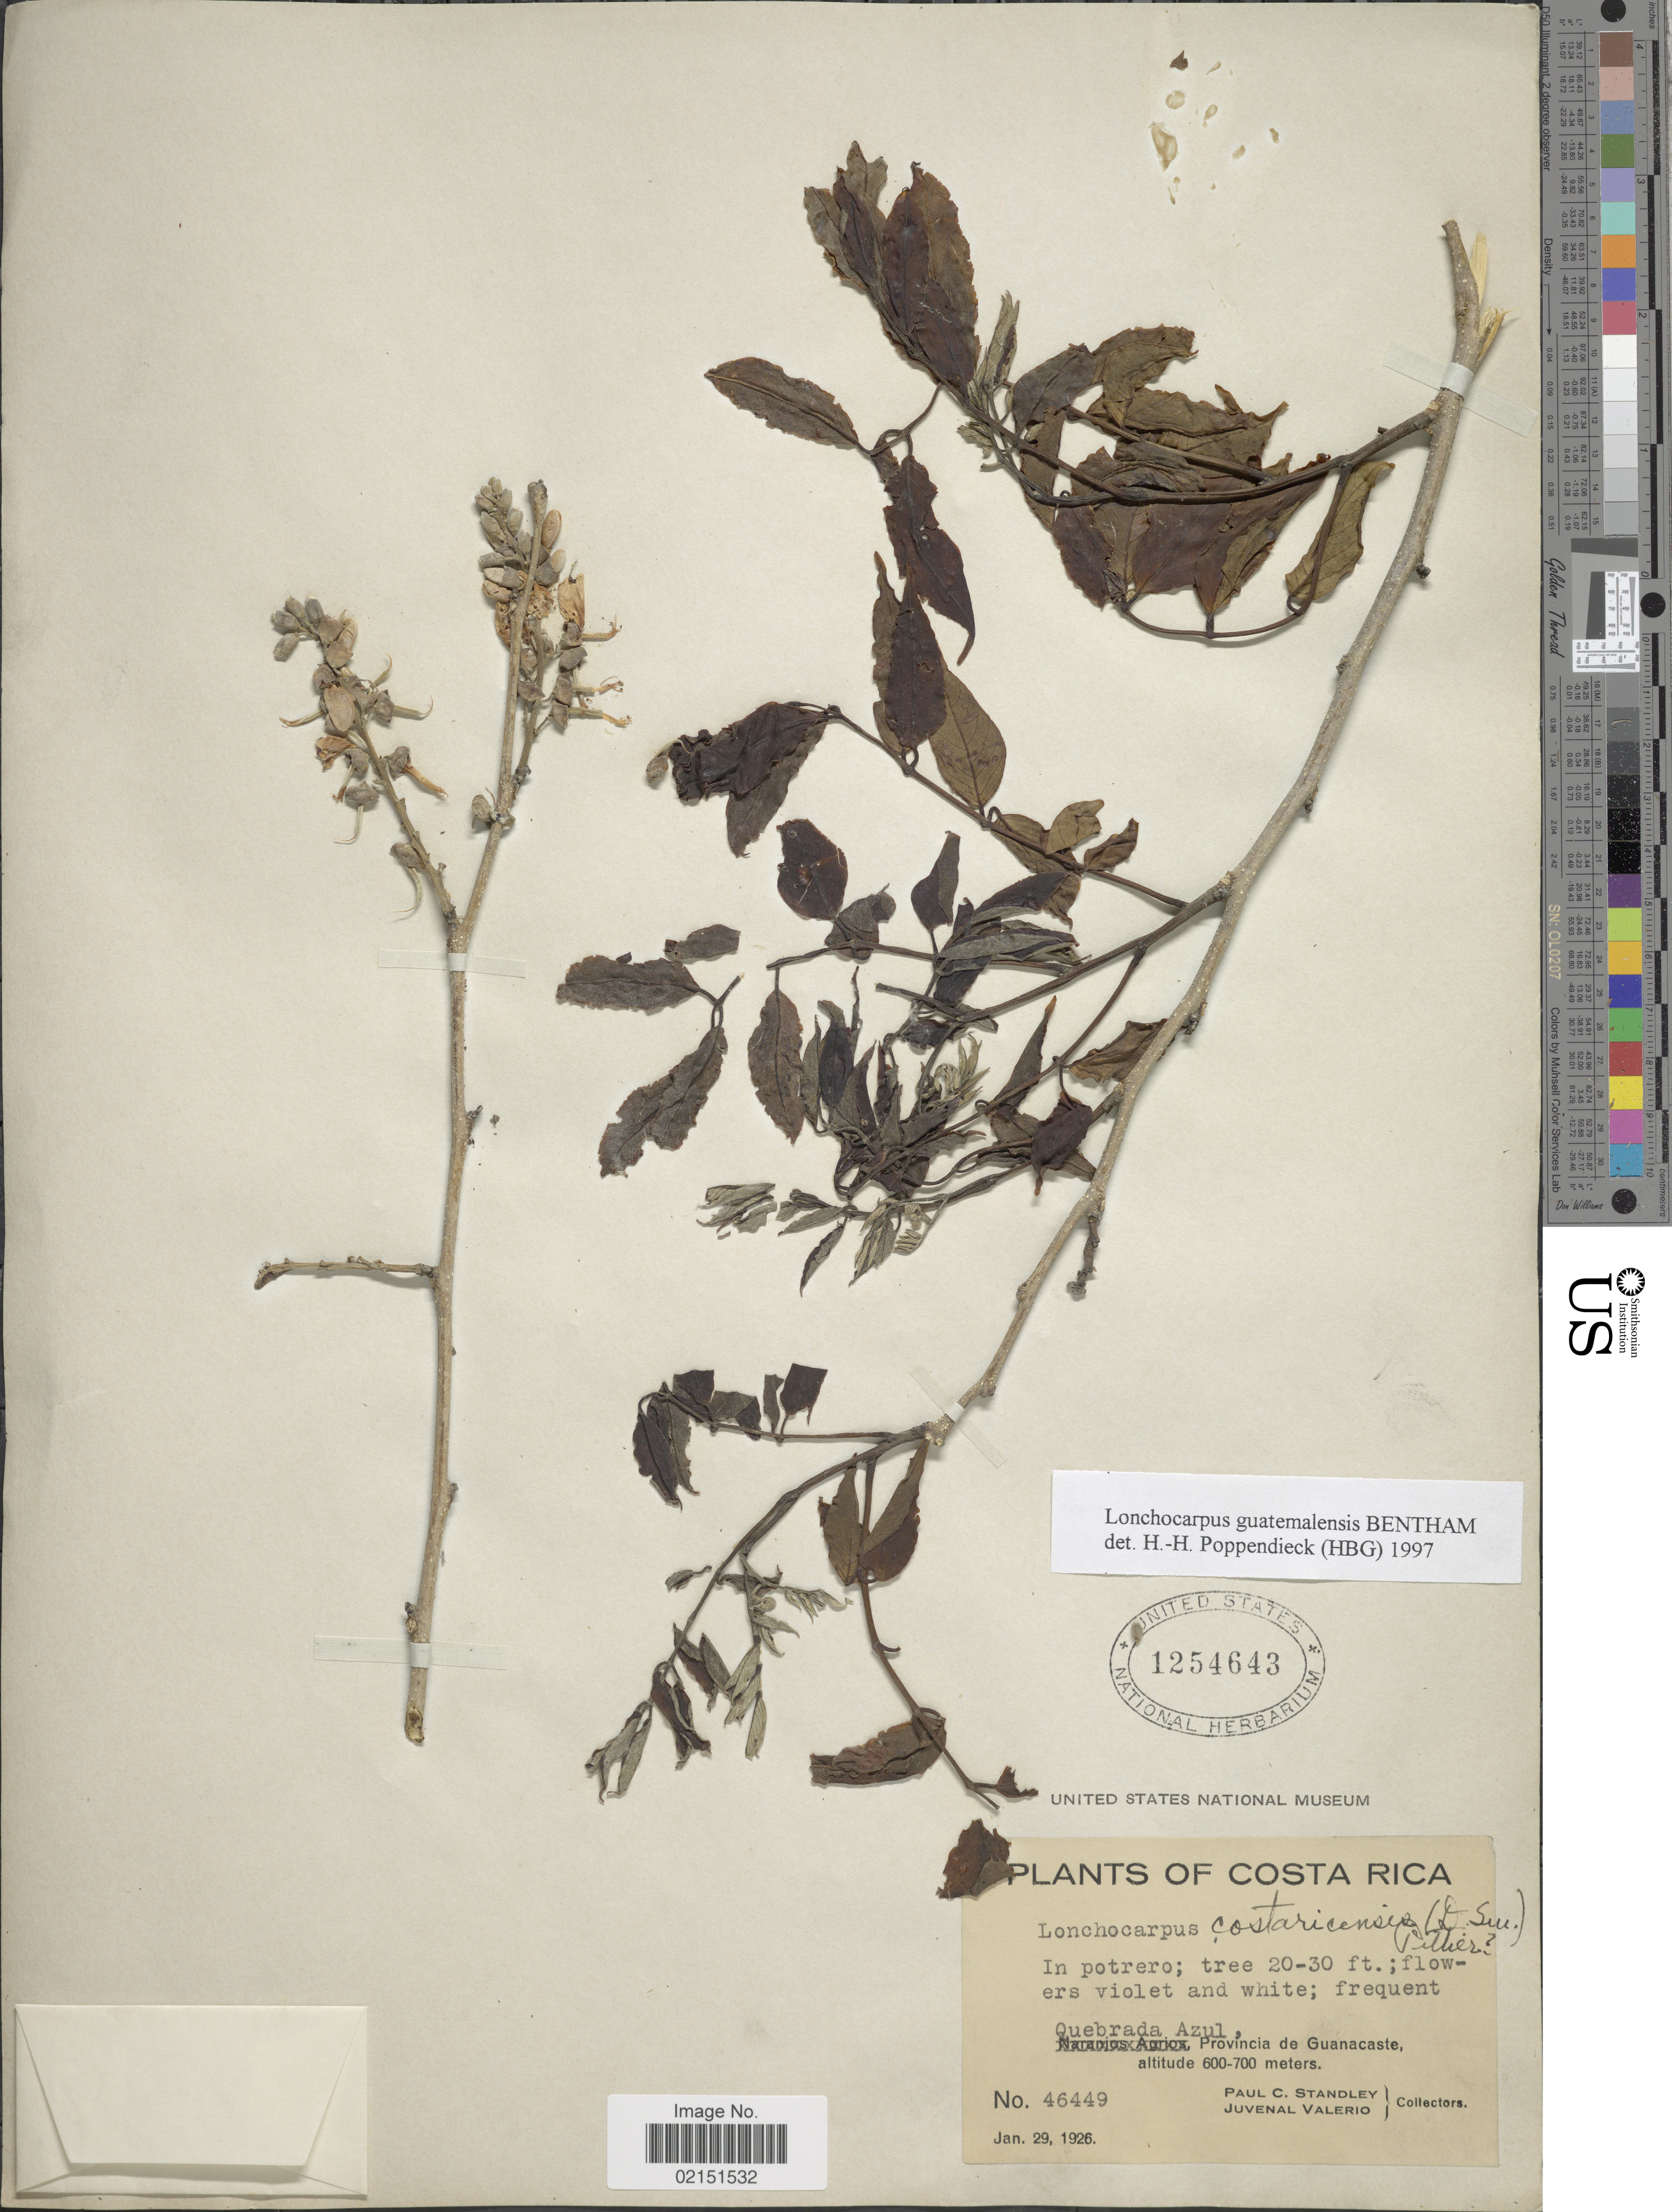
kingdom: Plantae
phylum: Tracheophyta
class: Magnoliopsida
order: Fabales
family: Fabaceae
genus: Lonchocarpus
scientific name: Lonchocarpus guatemalensis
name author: Benth.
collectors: P. C. Standley & J. Valerio R.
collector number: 46449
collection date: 1926-01-29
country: Costa Rica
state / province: Guanacaste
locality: Quebrada Azul, Provincia de Guanacaste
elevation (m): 600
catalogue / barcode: US 1254643